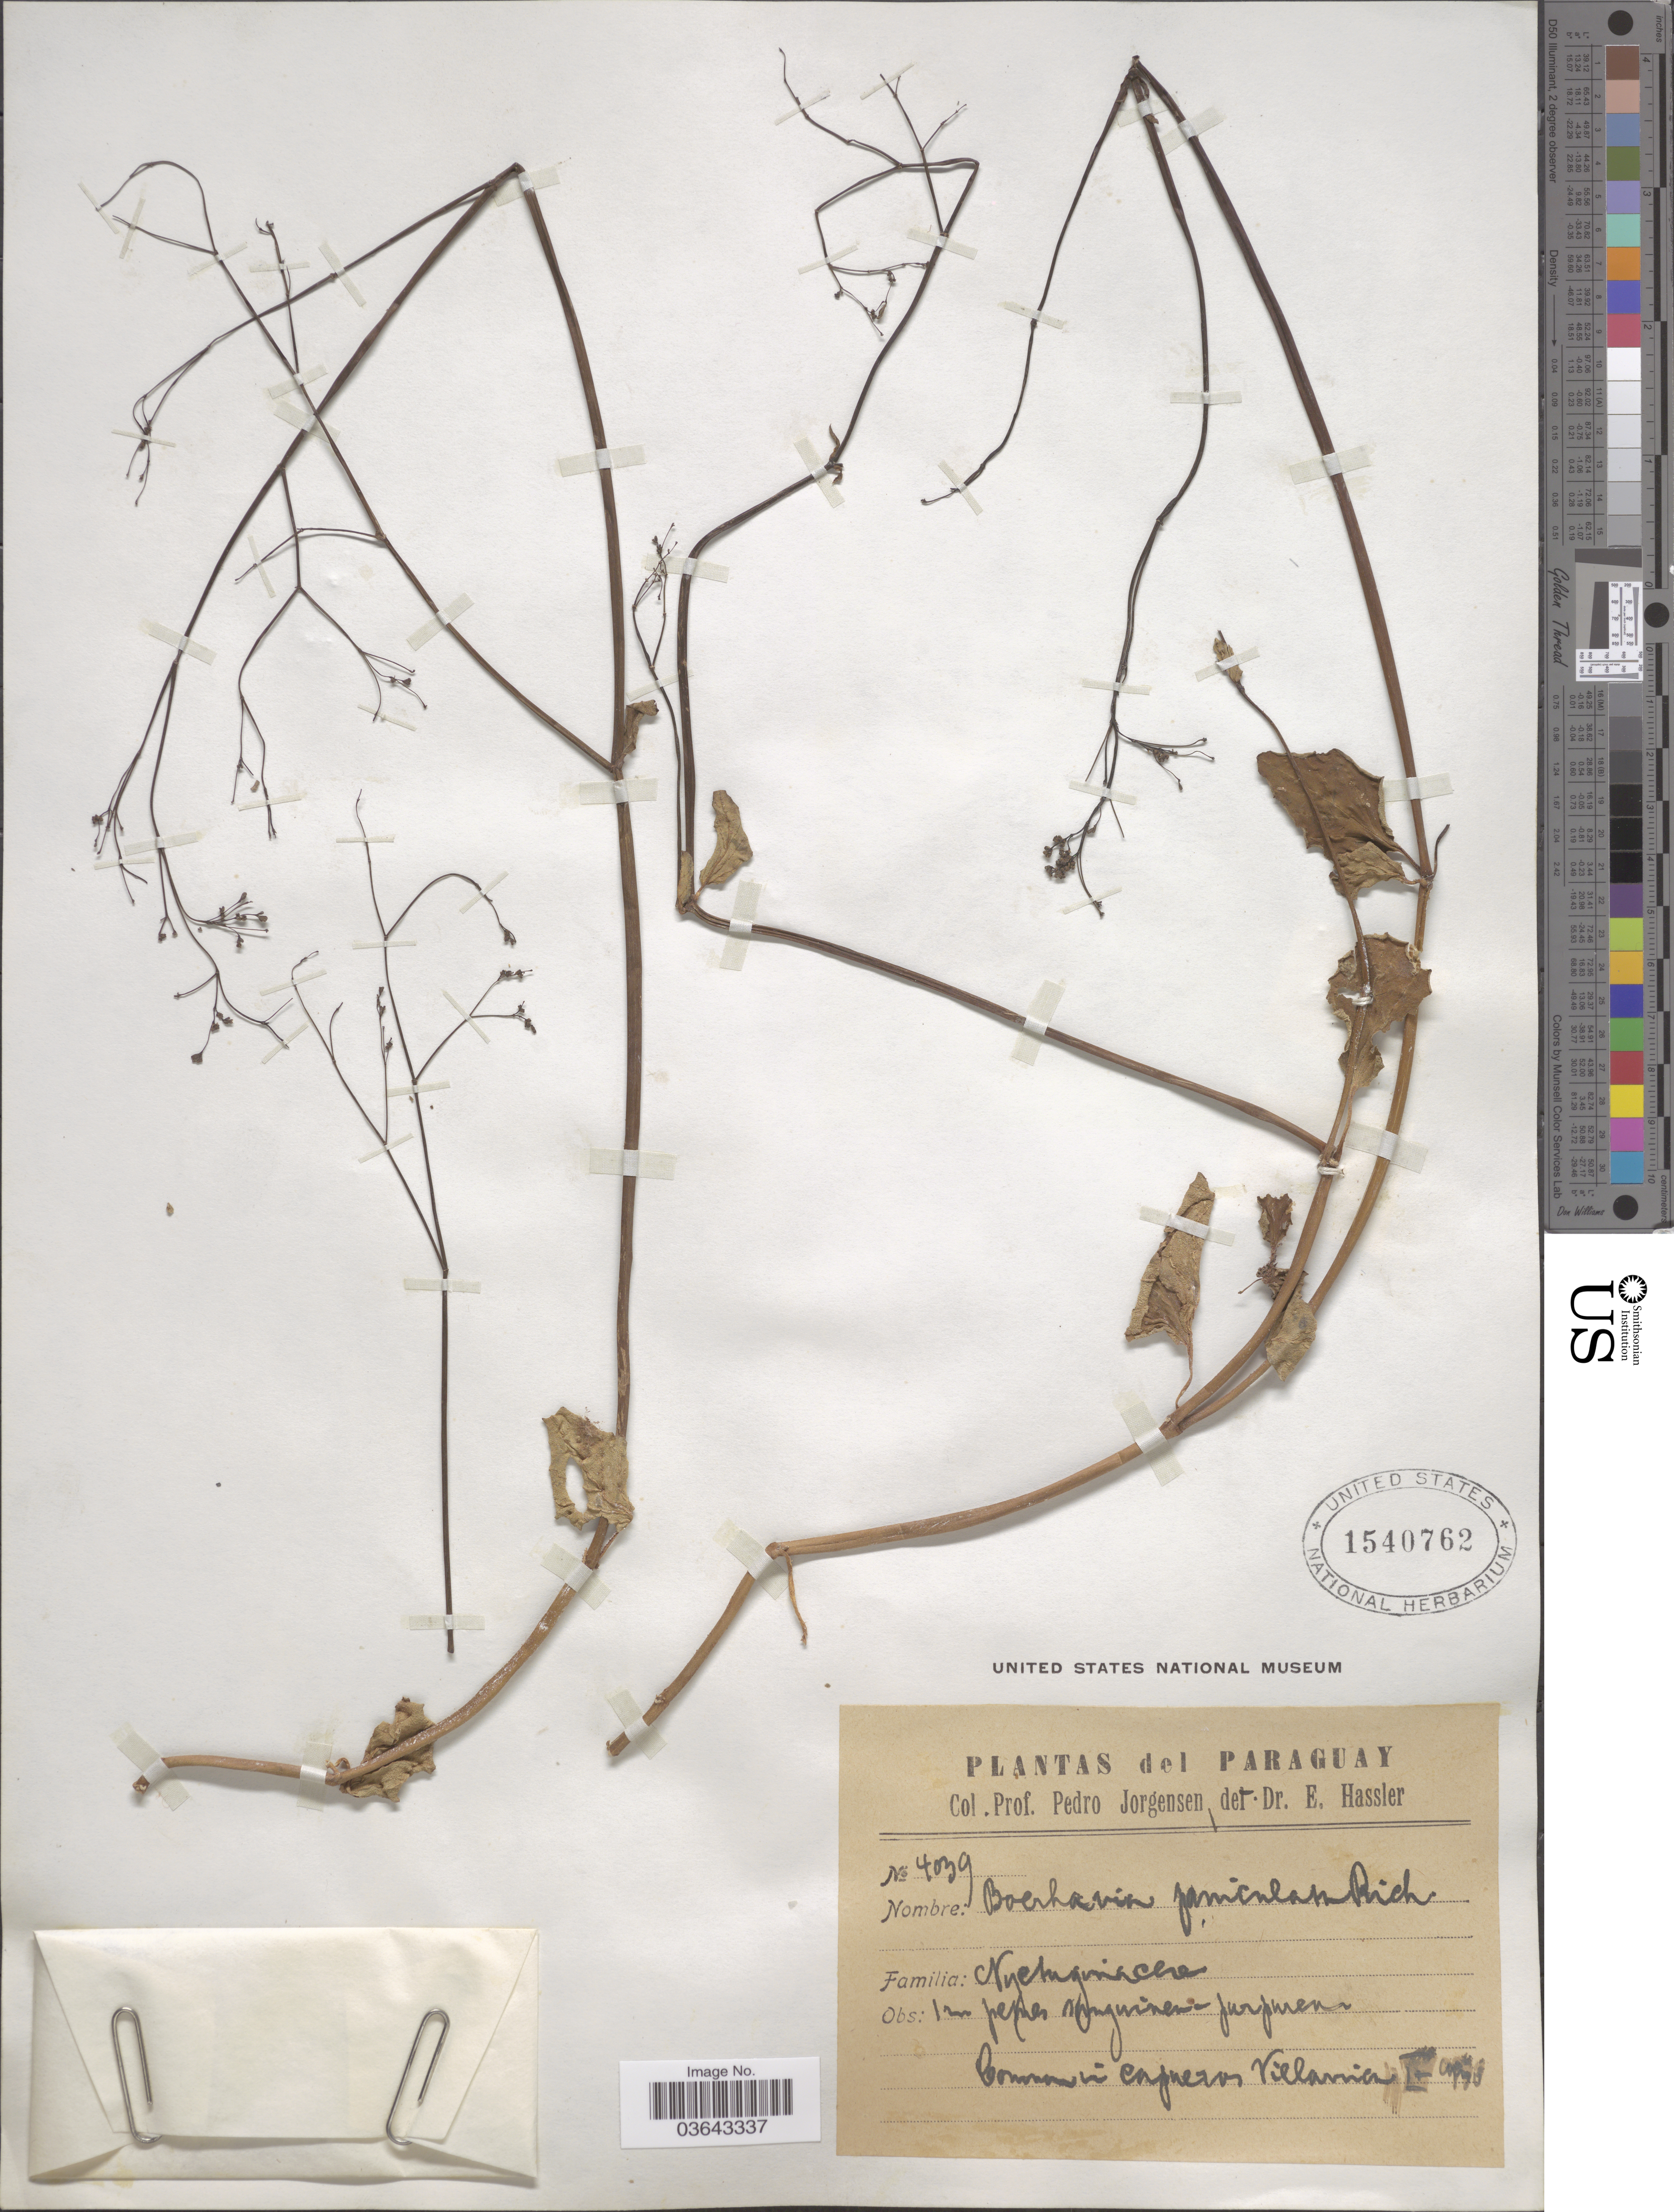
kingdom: Plantae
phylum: Tracheophyta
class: Magnoliopsida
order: Caryophyllales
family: Nyctaginaceae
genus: Boerhavia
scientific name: Boerhavia diffusa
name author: L.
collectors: P. Jörgensen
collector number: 4039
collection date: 1958-09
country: Paraguay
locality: Villarrica.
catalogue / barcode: US 1540762